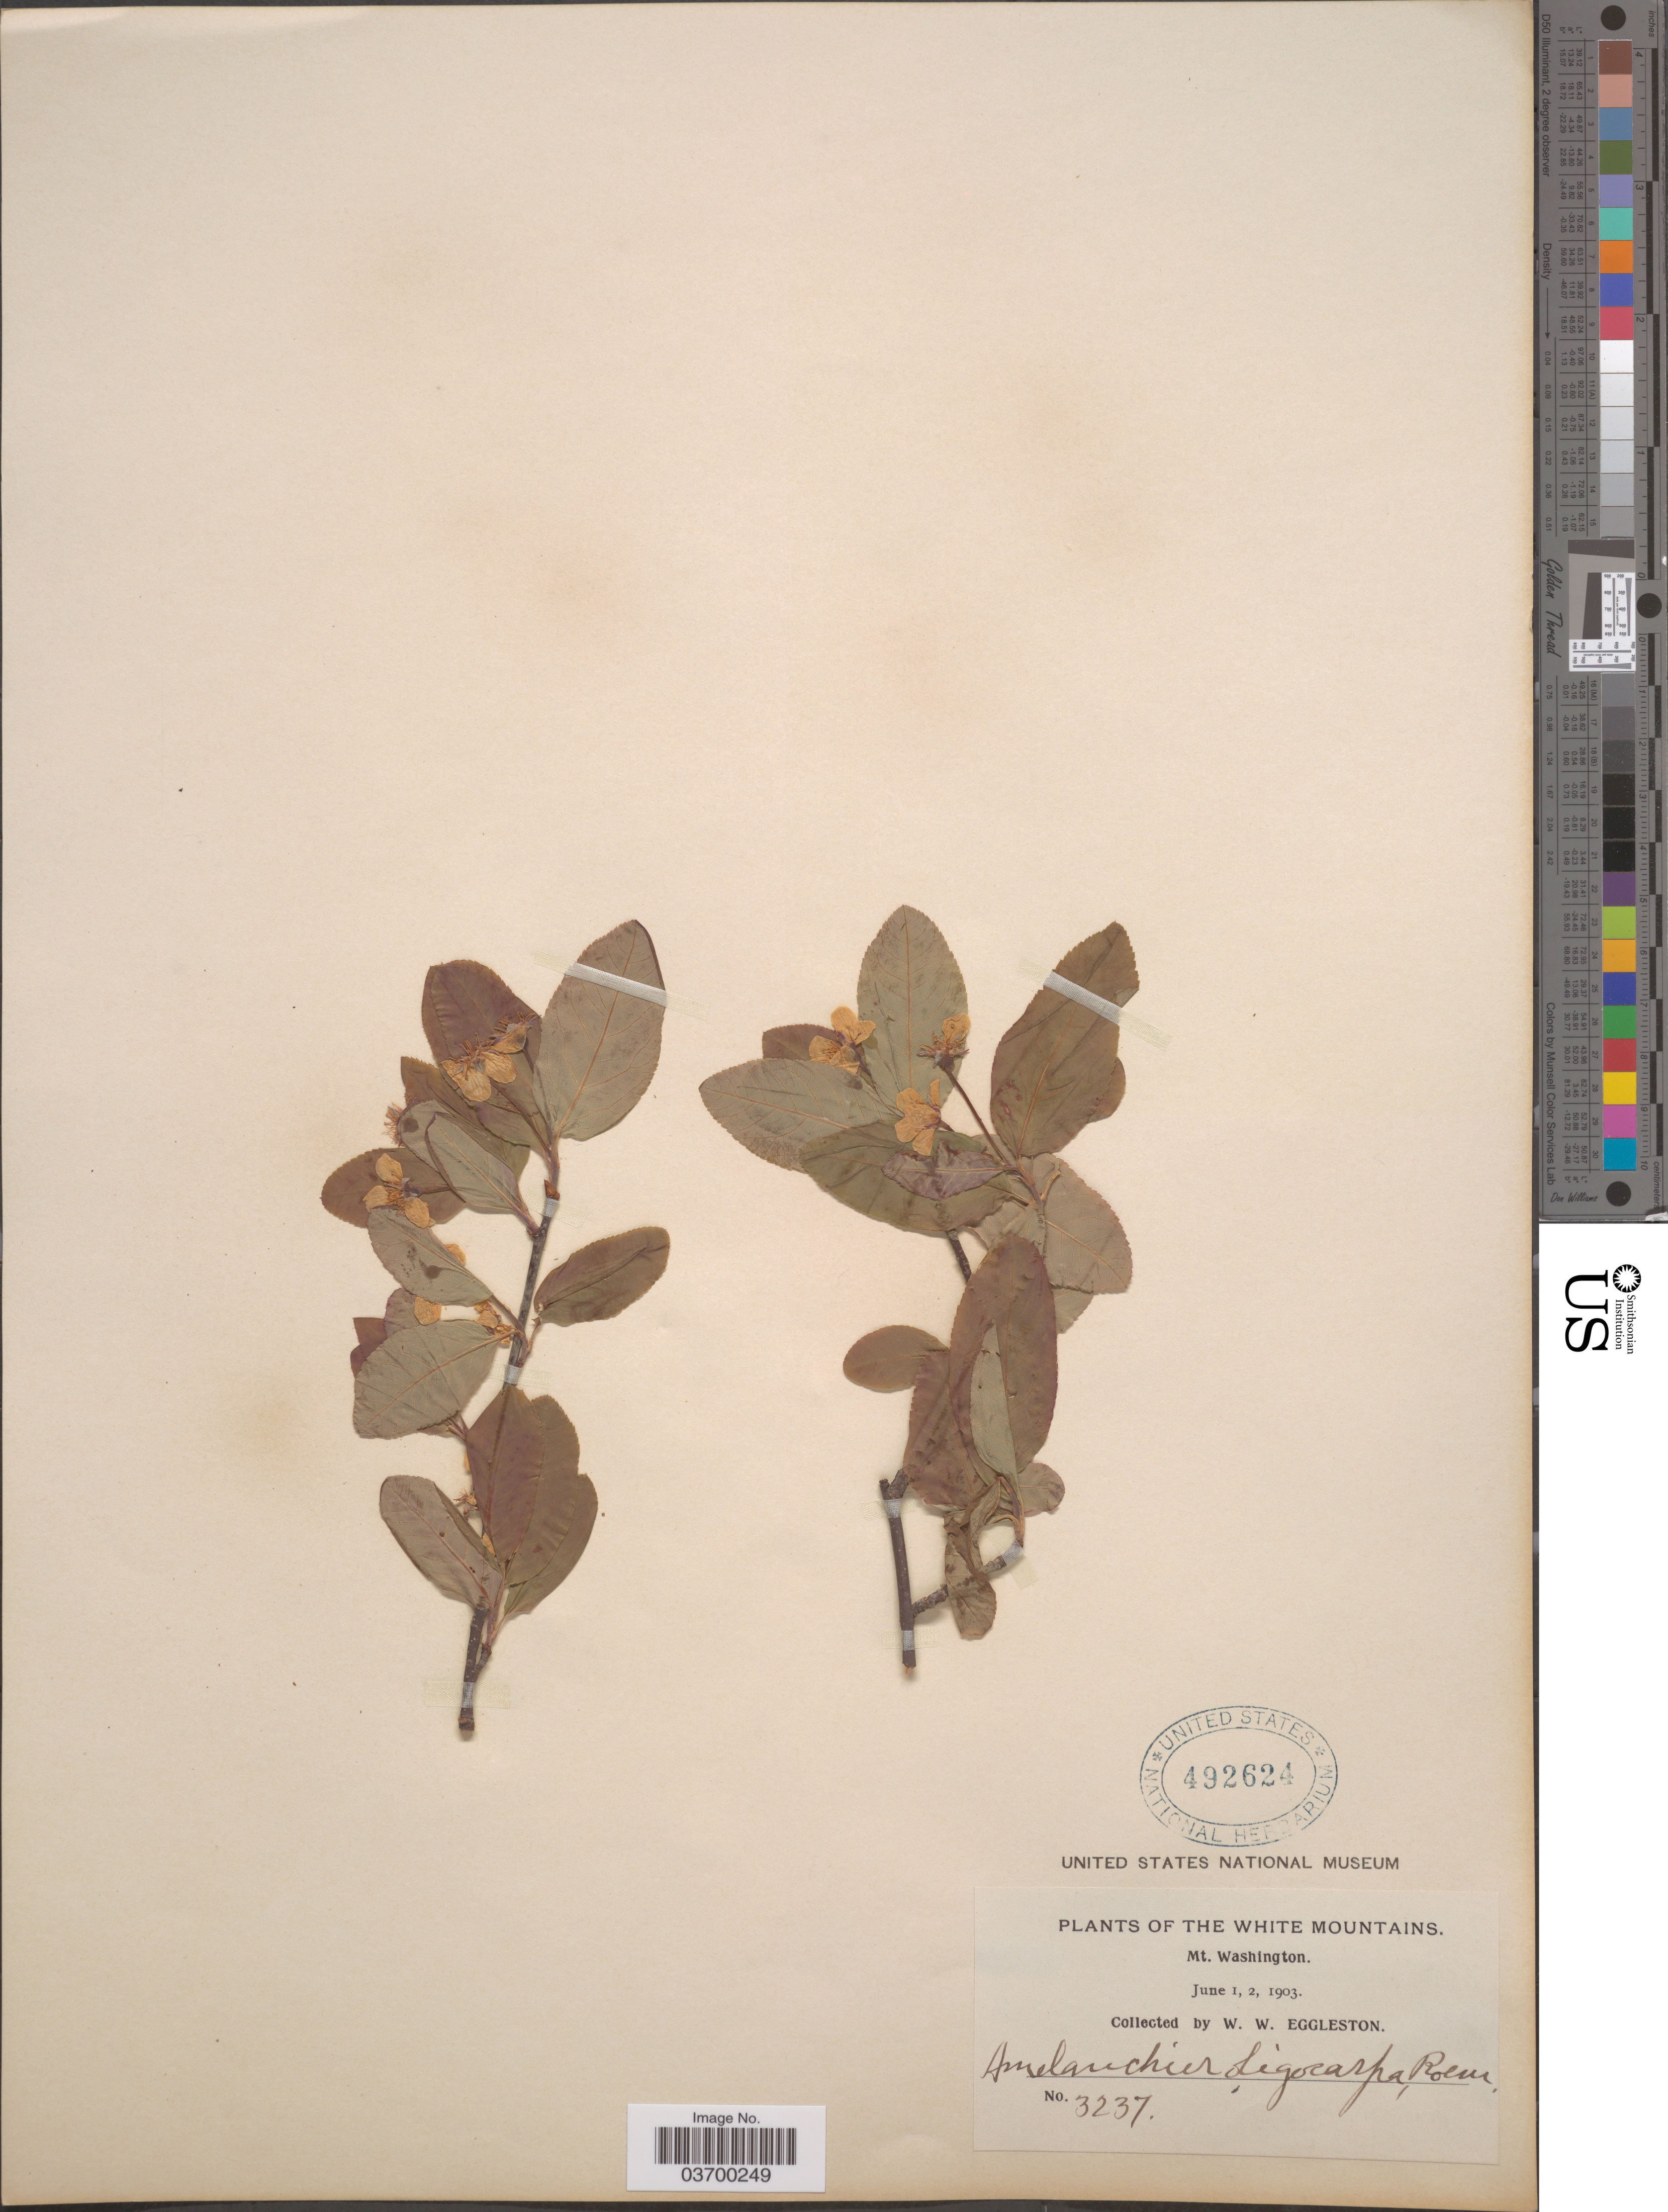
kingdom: Plantae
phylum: Tracheophyta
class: Magnoliopsida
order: Rosales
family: Rosaceae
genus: Amelanchier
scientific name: Amelanchier bartramiana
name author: (Tausch) M. Roem.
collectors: W. W. Eggleston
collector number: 3237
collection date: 1903-06-01/1903-06-02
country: United States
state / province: Washington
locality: White Mountains. Mt. Washington.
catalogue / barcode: US 492624